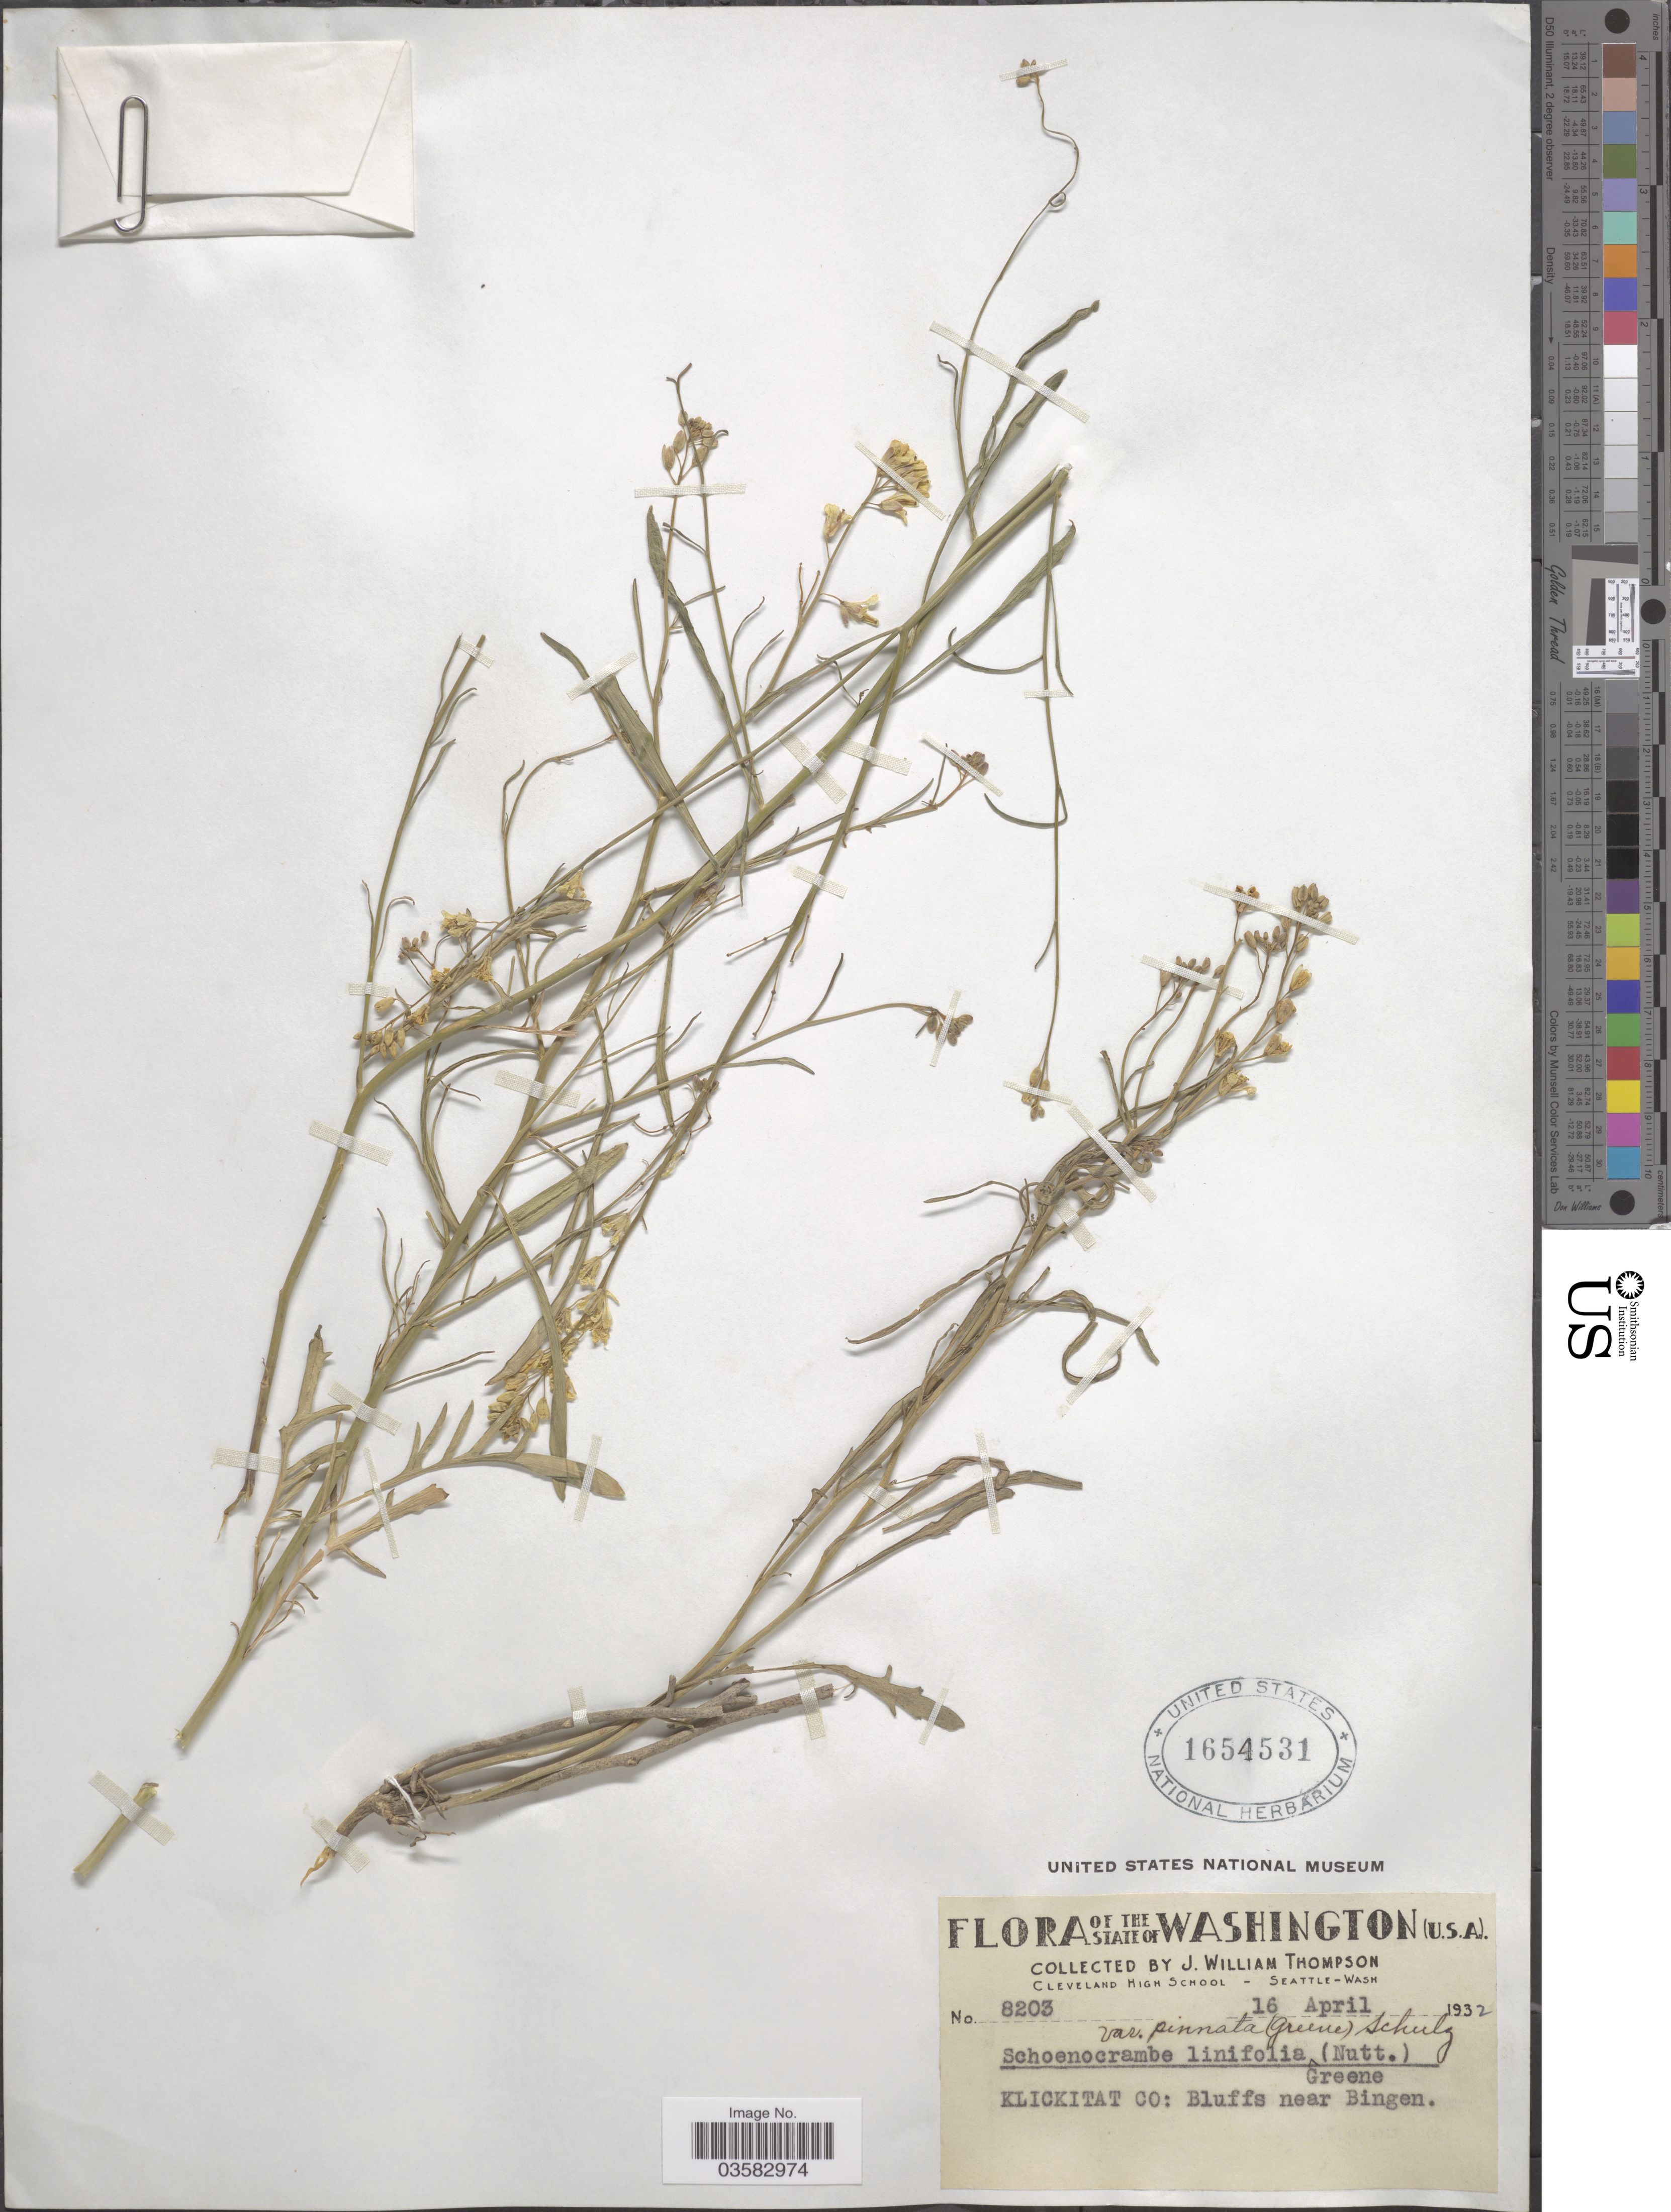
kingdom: Plantae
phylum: Tracheophyta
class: Magnoliopsida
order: Brassicales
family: Brassicaceae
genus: Sisymbrium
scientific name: Sisymbrium linifolium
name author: (Nutt.) Nutt. ex Torr. & A. Gray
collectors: J. W. Thompson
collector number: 8203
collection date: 1932-04-16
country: United States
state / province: Washington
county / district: Klickitat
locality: Klickitat Co: Bluffs near Bingen.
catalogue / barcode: US 1654531